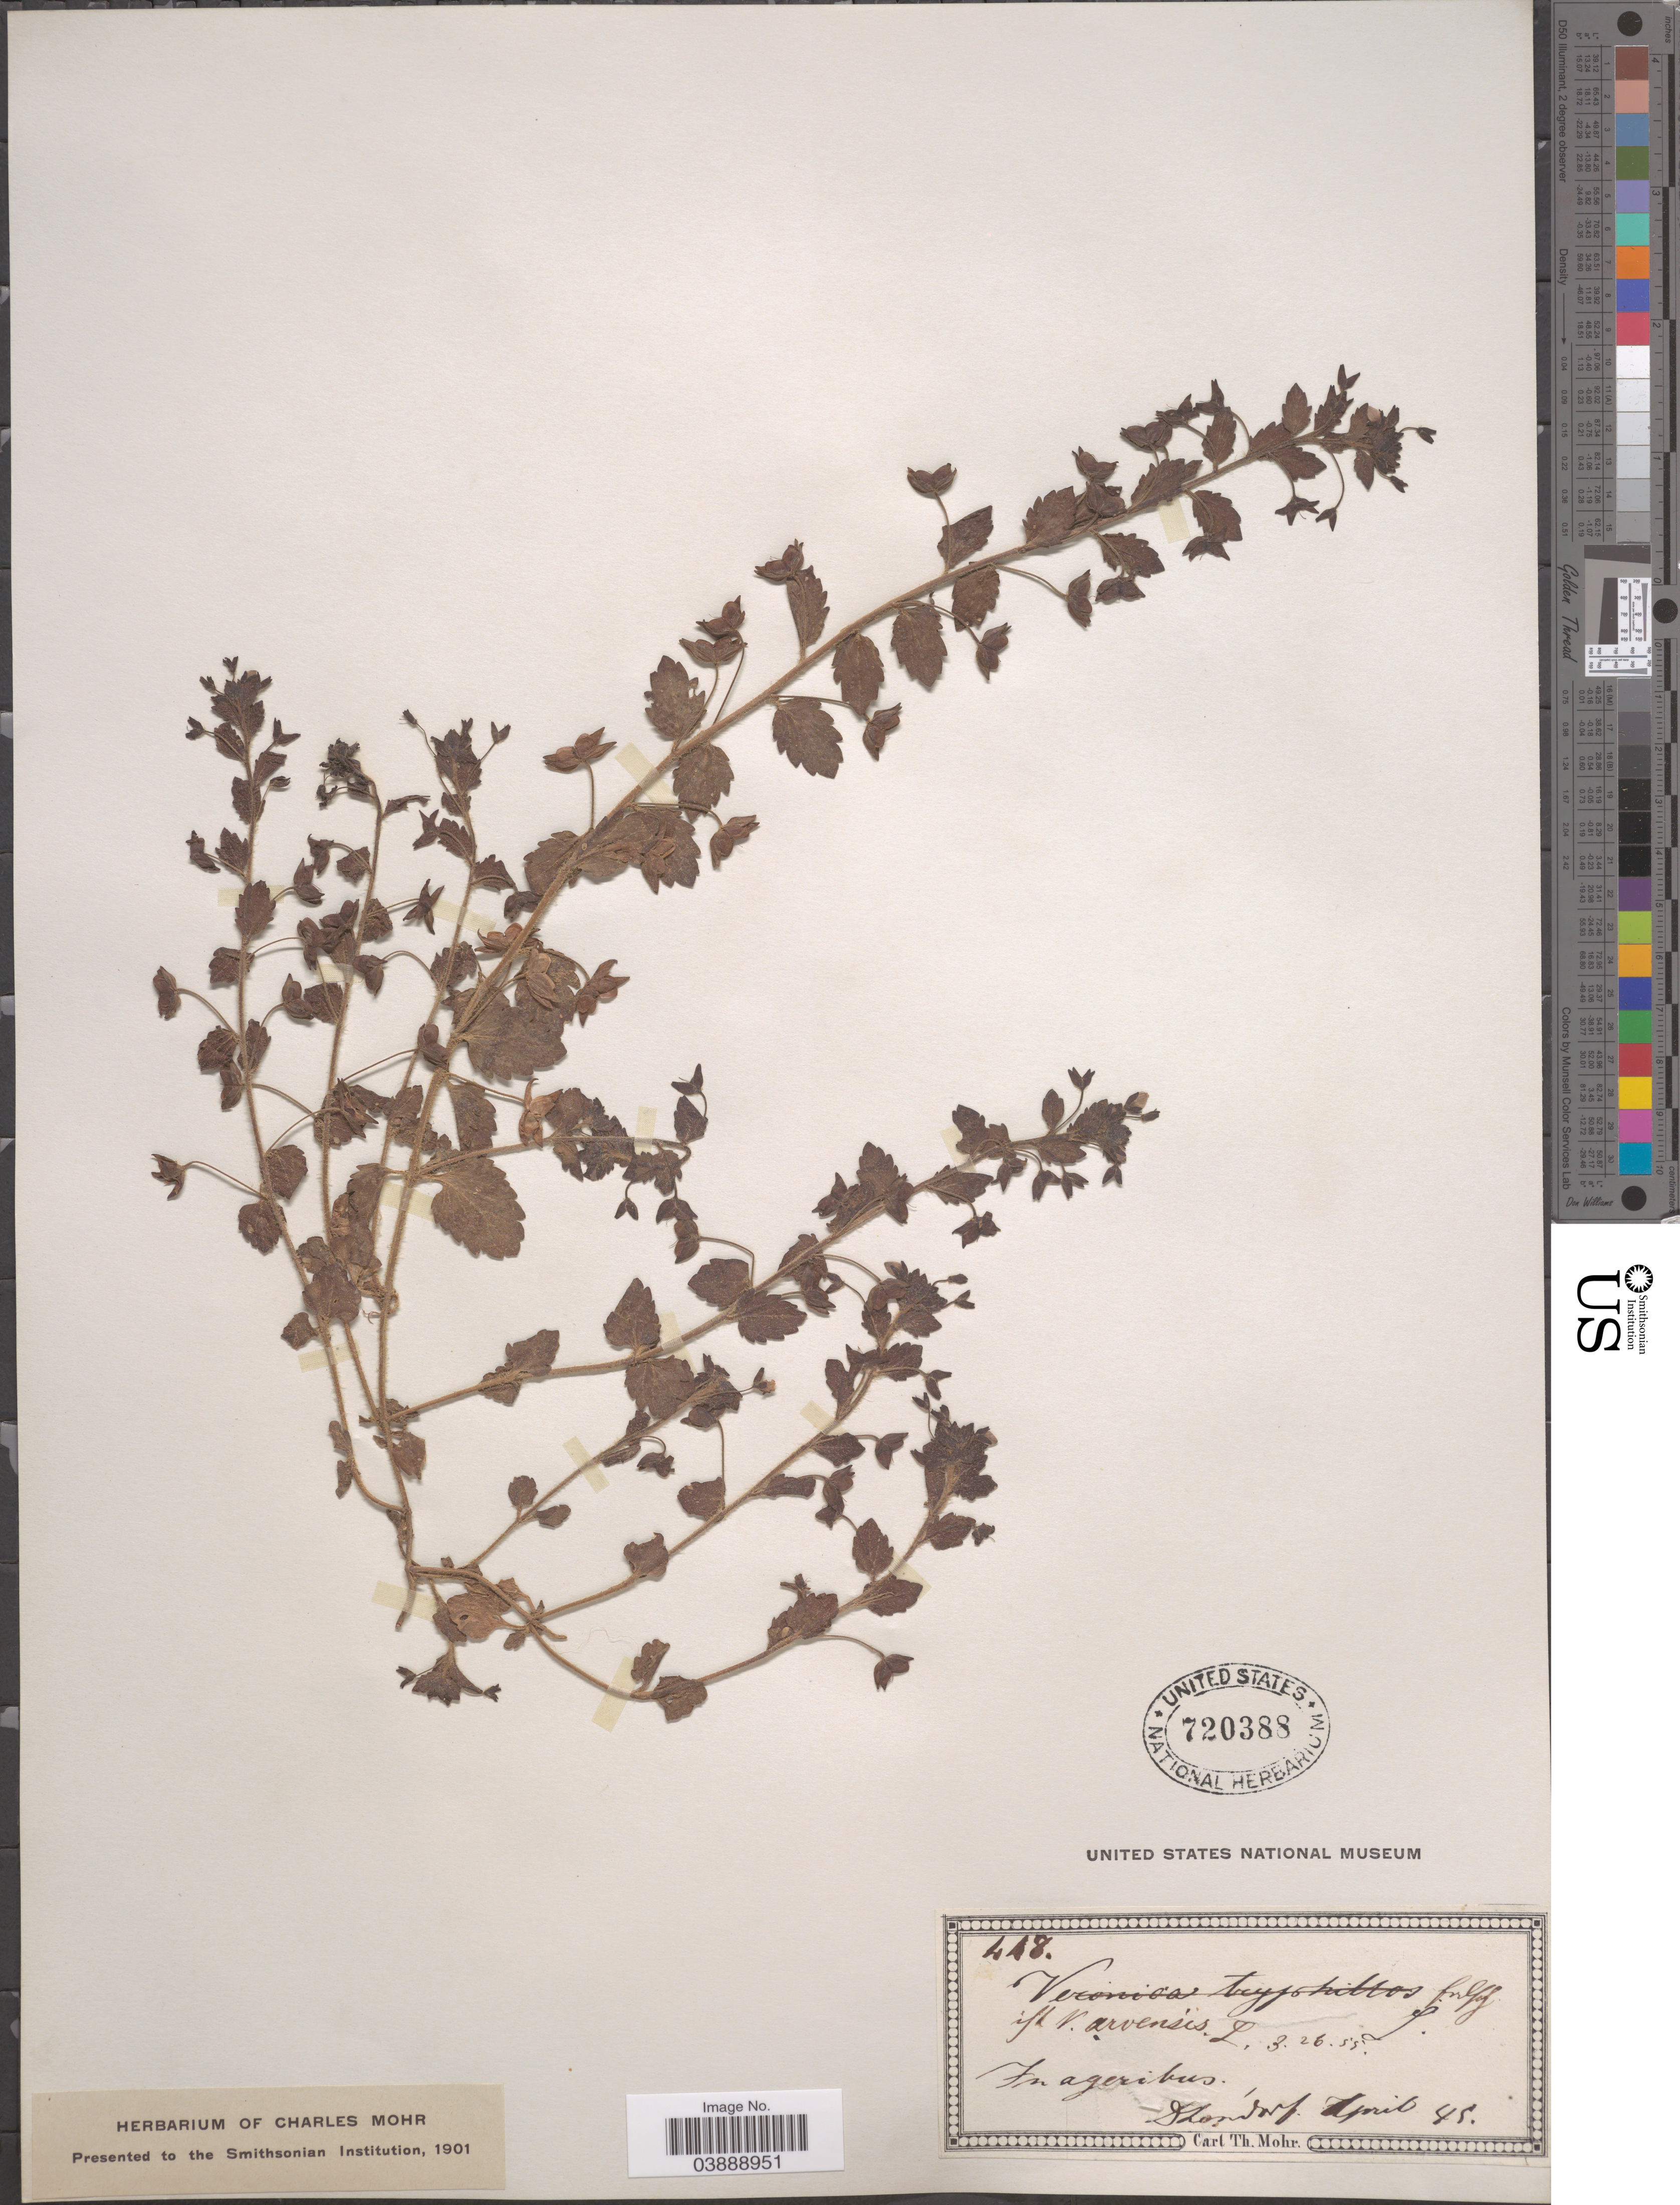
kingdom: Plantae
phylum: Tracheophyta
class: Magnoliopsida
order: Lamiales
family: Plantaginaceae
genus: Veronica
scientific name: Veronica arvensis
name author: L.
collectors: Dhendorf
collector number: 448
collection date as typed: Transcribed d/m/y: /4/45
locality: In ageribus.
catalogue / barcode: US 720388